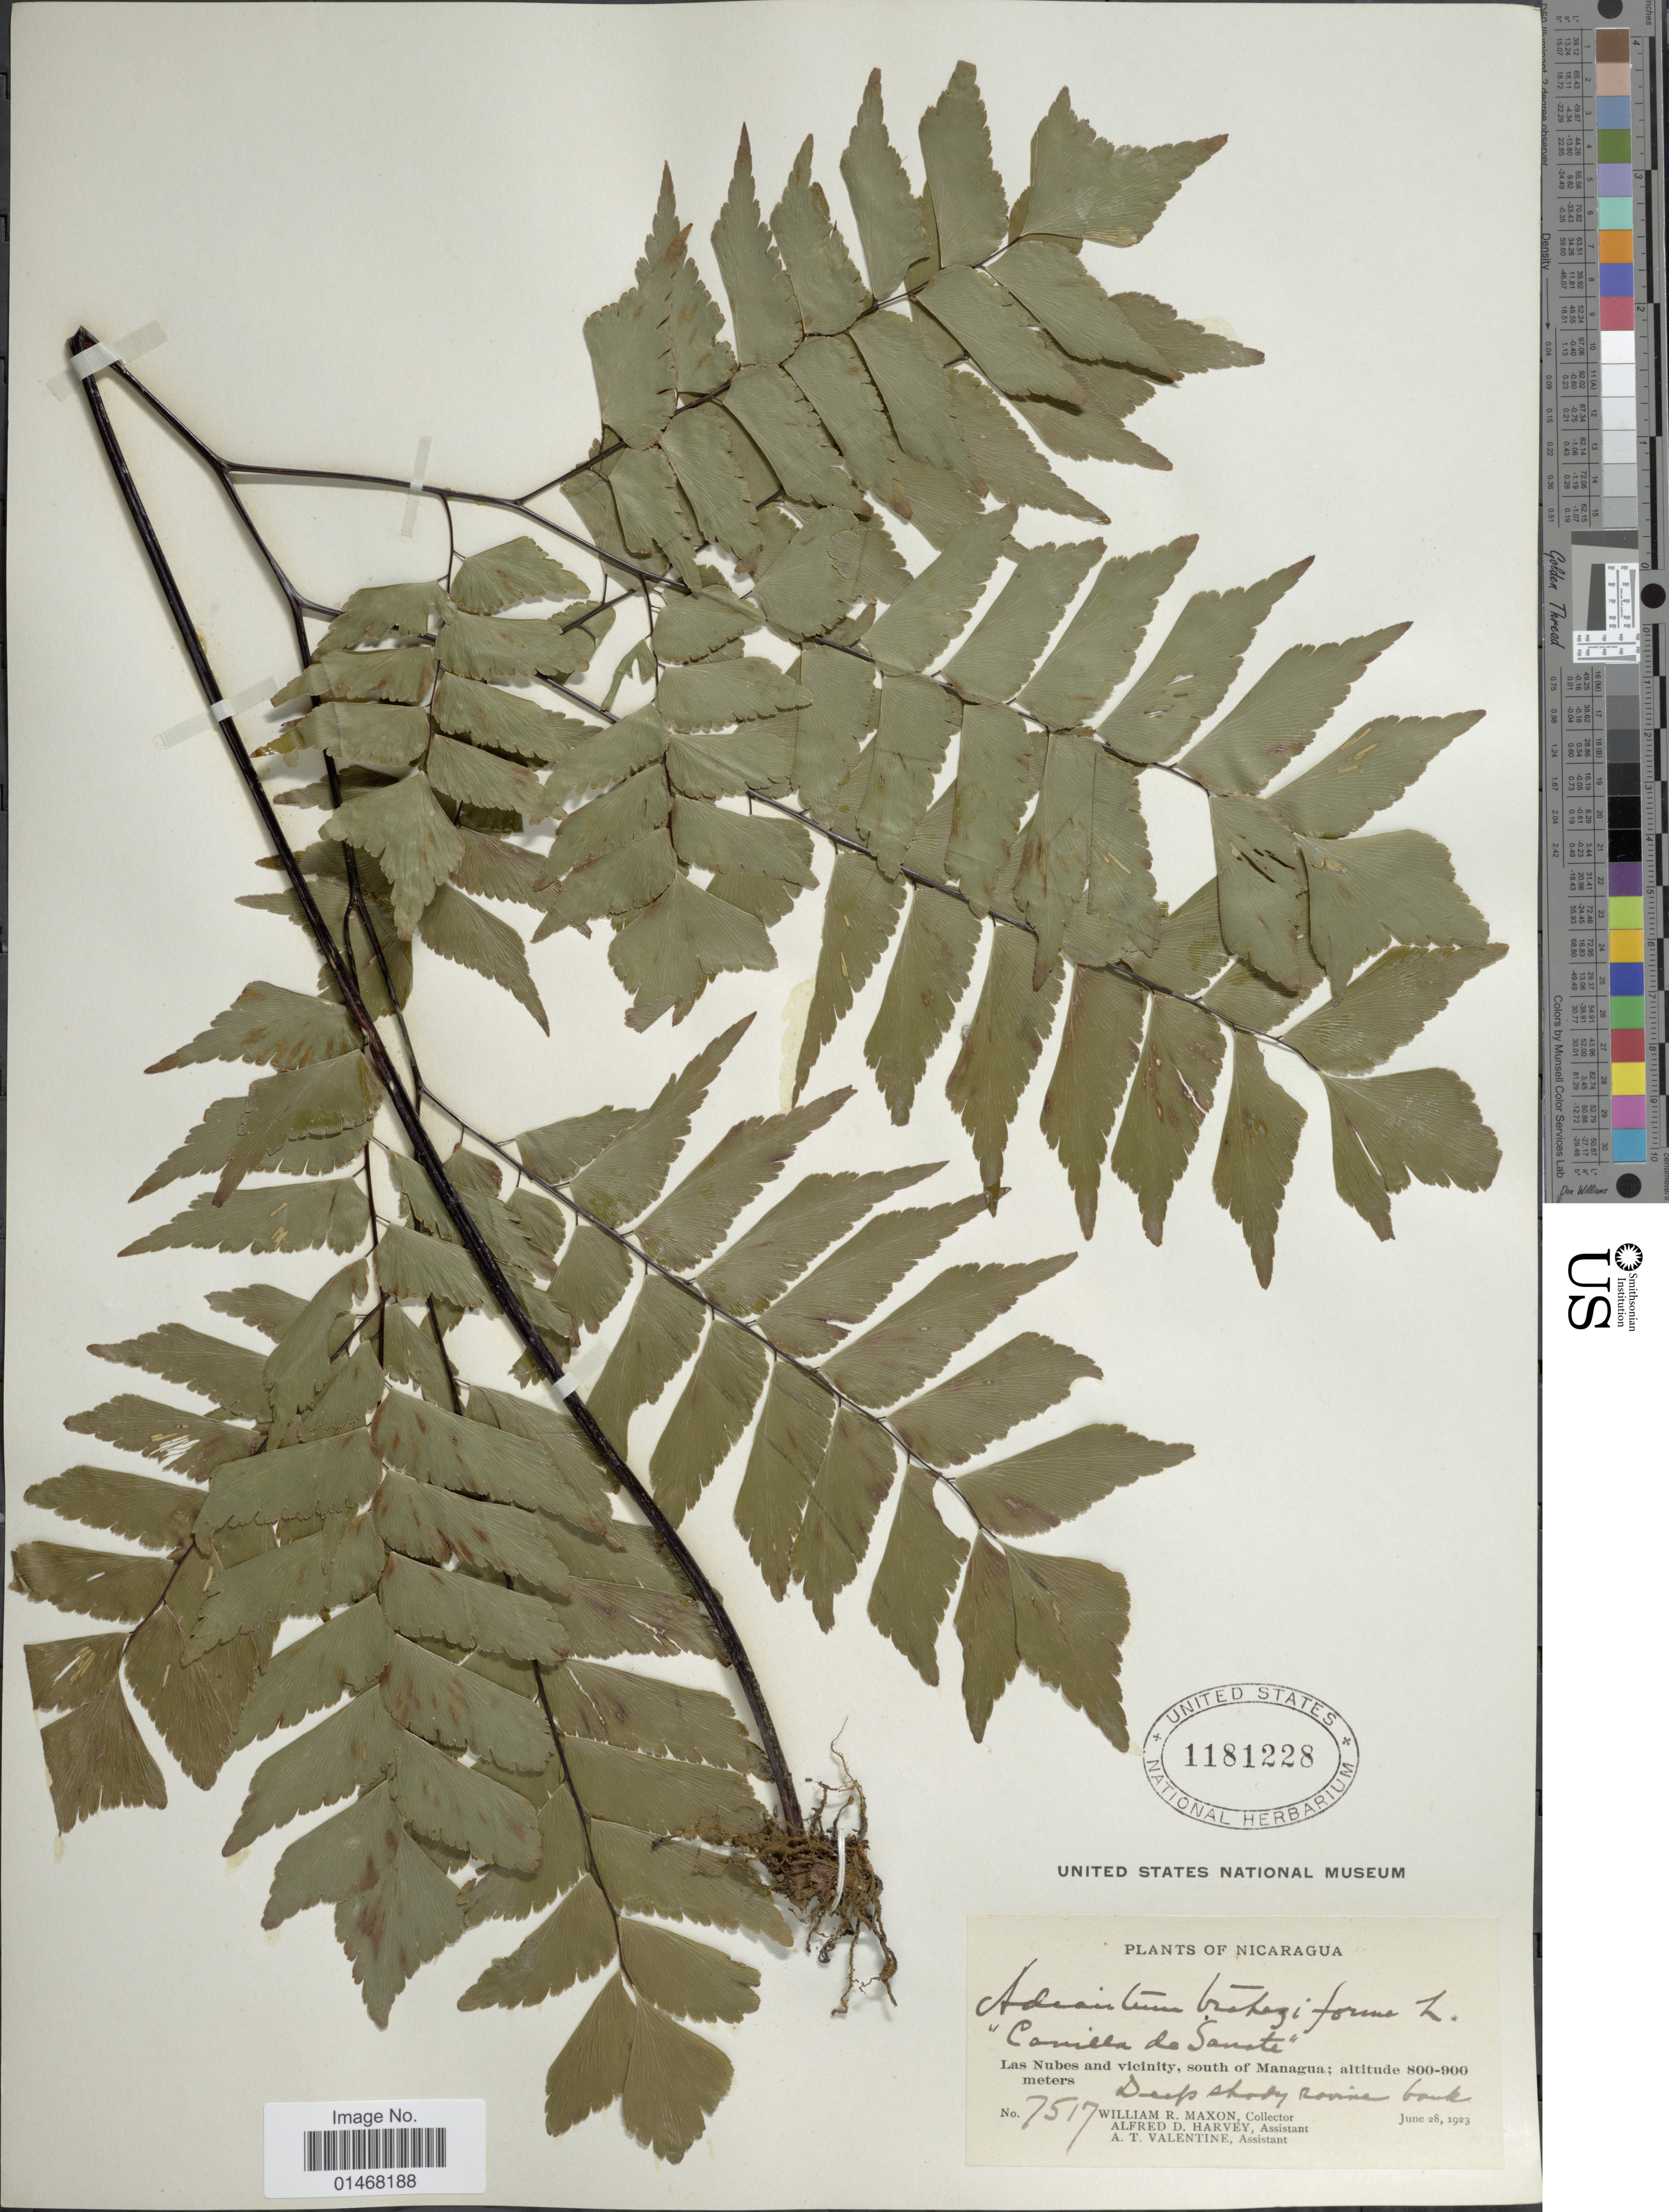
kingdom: Plantae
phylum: Tracheophyta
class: Polypodiopsida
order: Polypodiales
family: Pteridaceae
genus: Adiantum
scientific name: Adiantum trapeziforme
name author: L.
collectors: W. R. Maxon, A. D. Harvey & A. Valentine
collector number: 7517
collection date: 1923-06-28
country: Nicaragua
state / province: Managua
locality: Las Nubes and vicinity, south of Managua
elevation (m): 800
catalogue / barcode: US 1181228